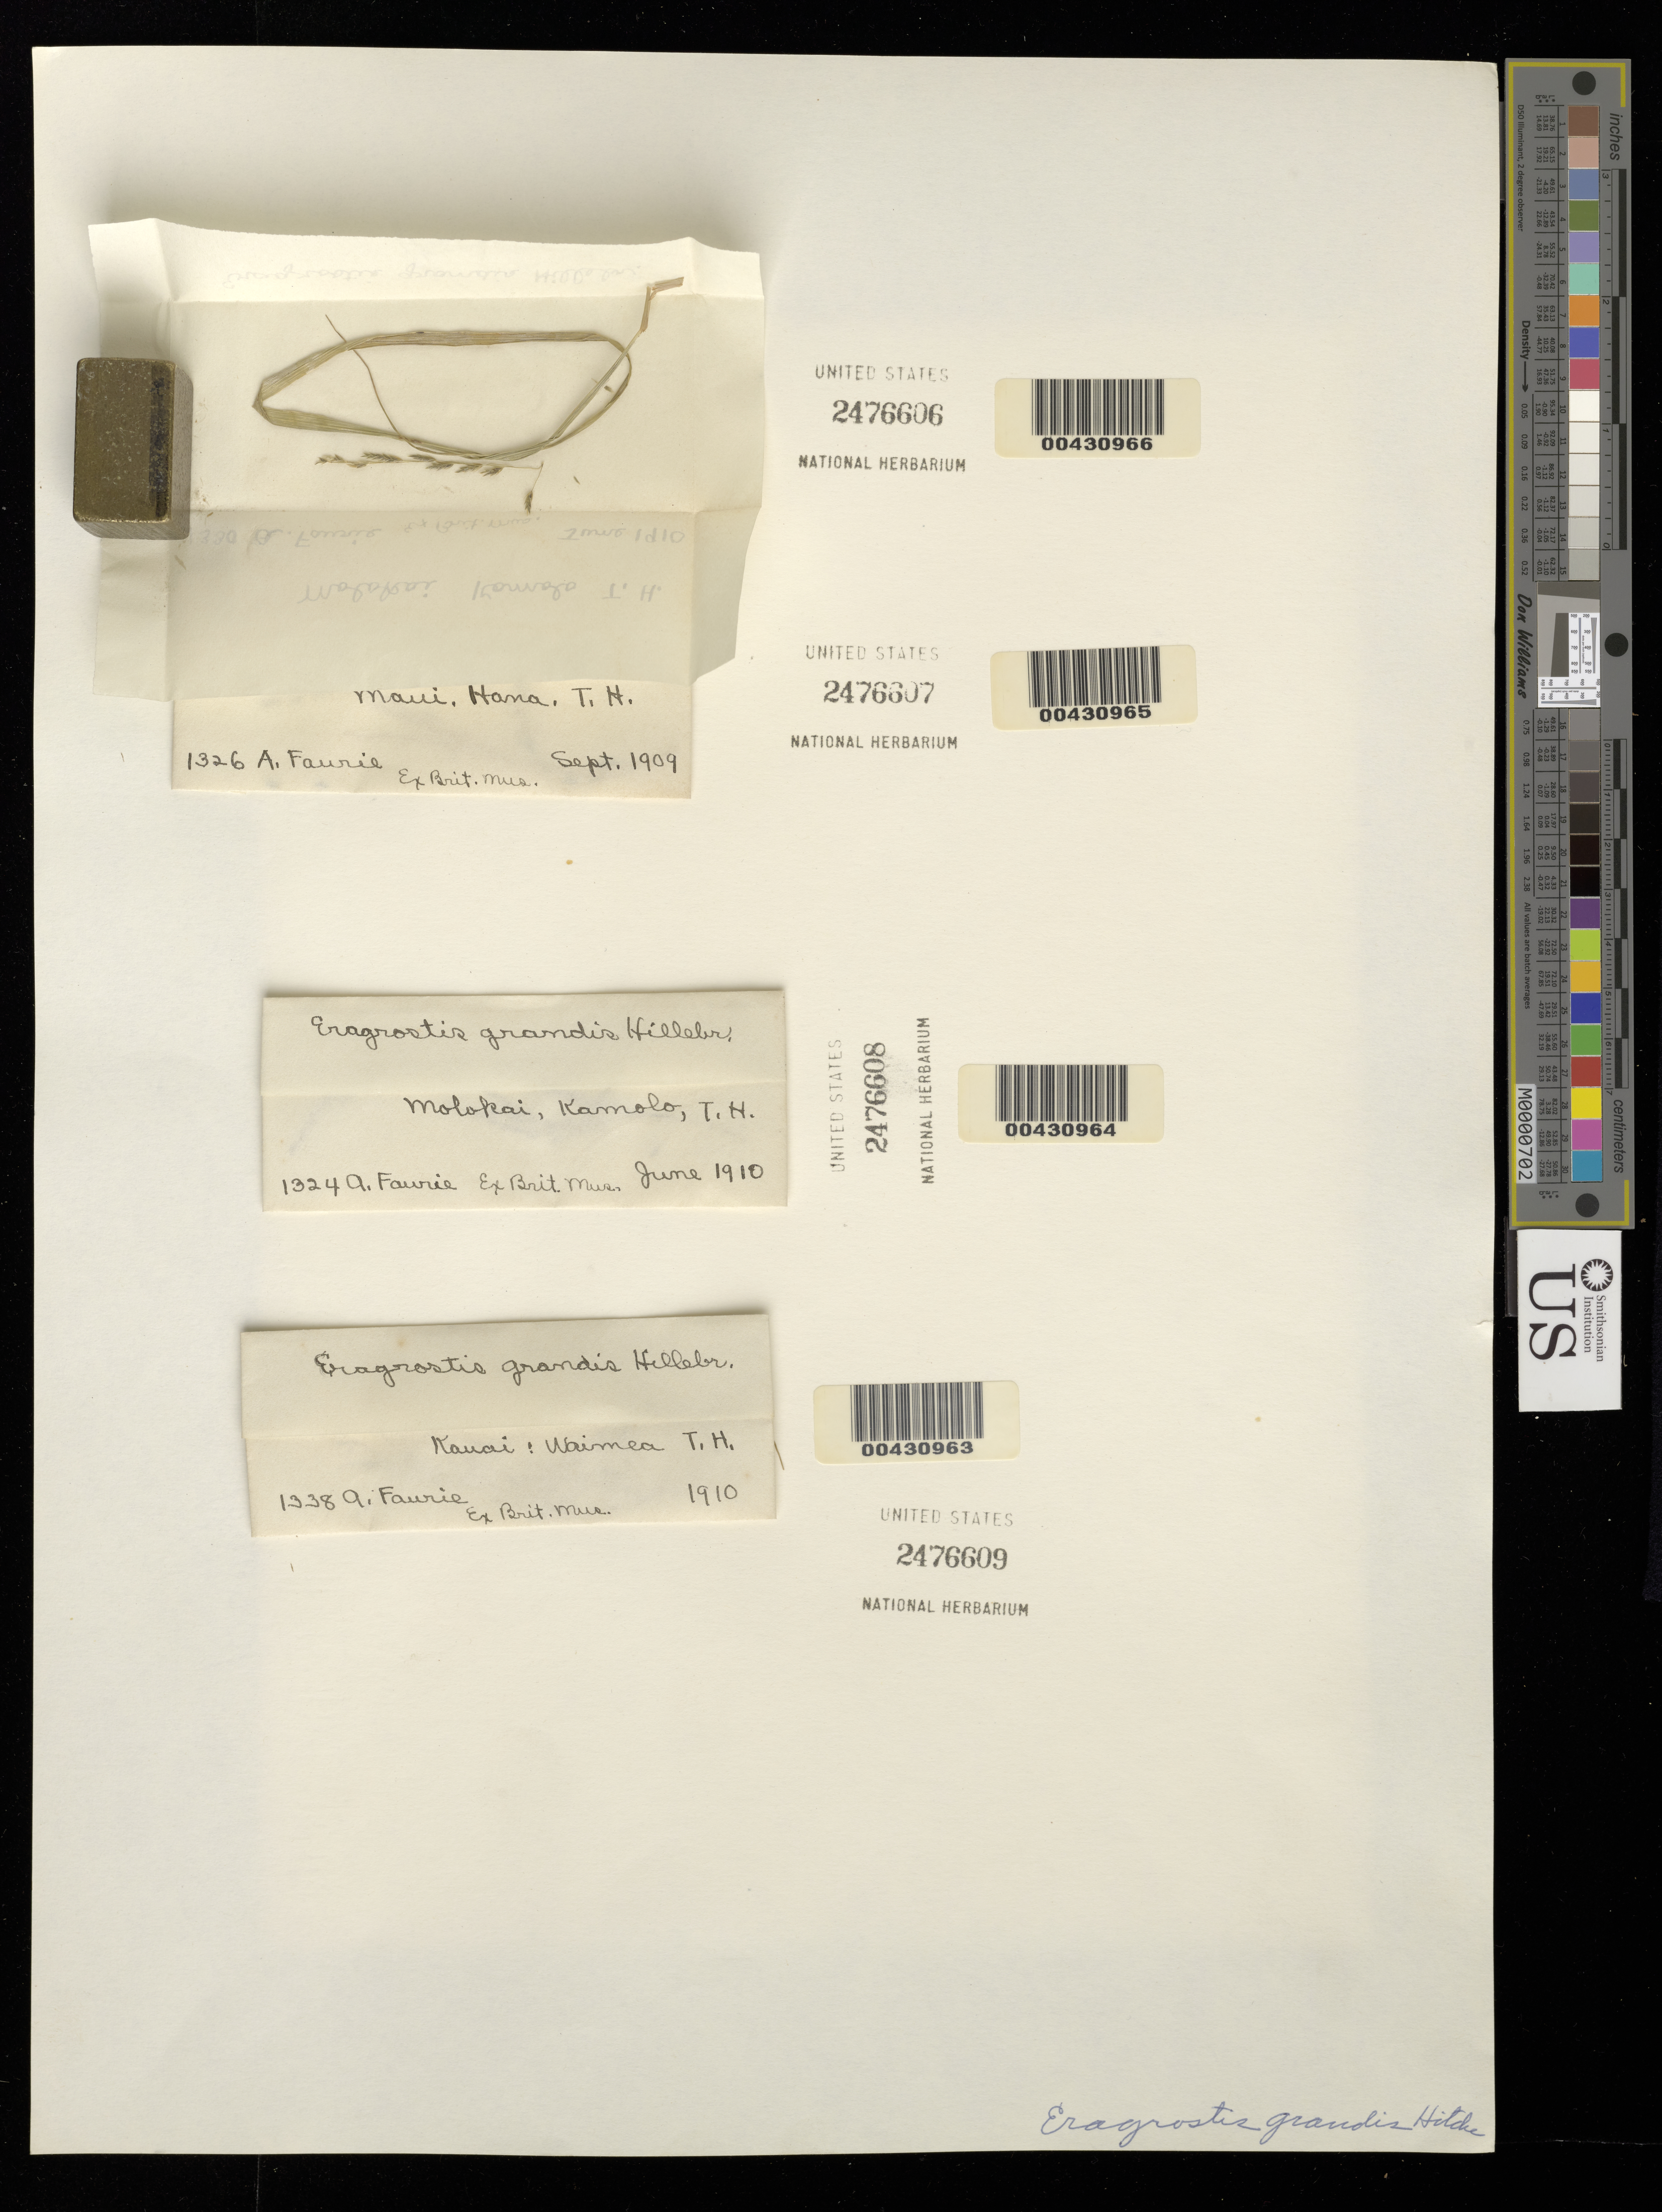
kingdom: Plantae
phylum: Tracheophyta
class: Liliopsida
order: Poales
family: Poaceae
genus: Eragrostis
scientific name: Eragrostis grandis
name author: Hillebr.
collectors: A. Faurie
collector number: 1330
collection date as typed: Jun 1910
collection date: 1910-06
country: United States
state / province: Hawaii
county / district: Maui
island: Moloka'i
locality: Kamolo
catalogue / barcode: US 2476606